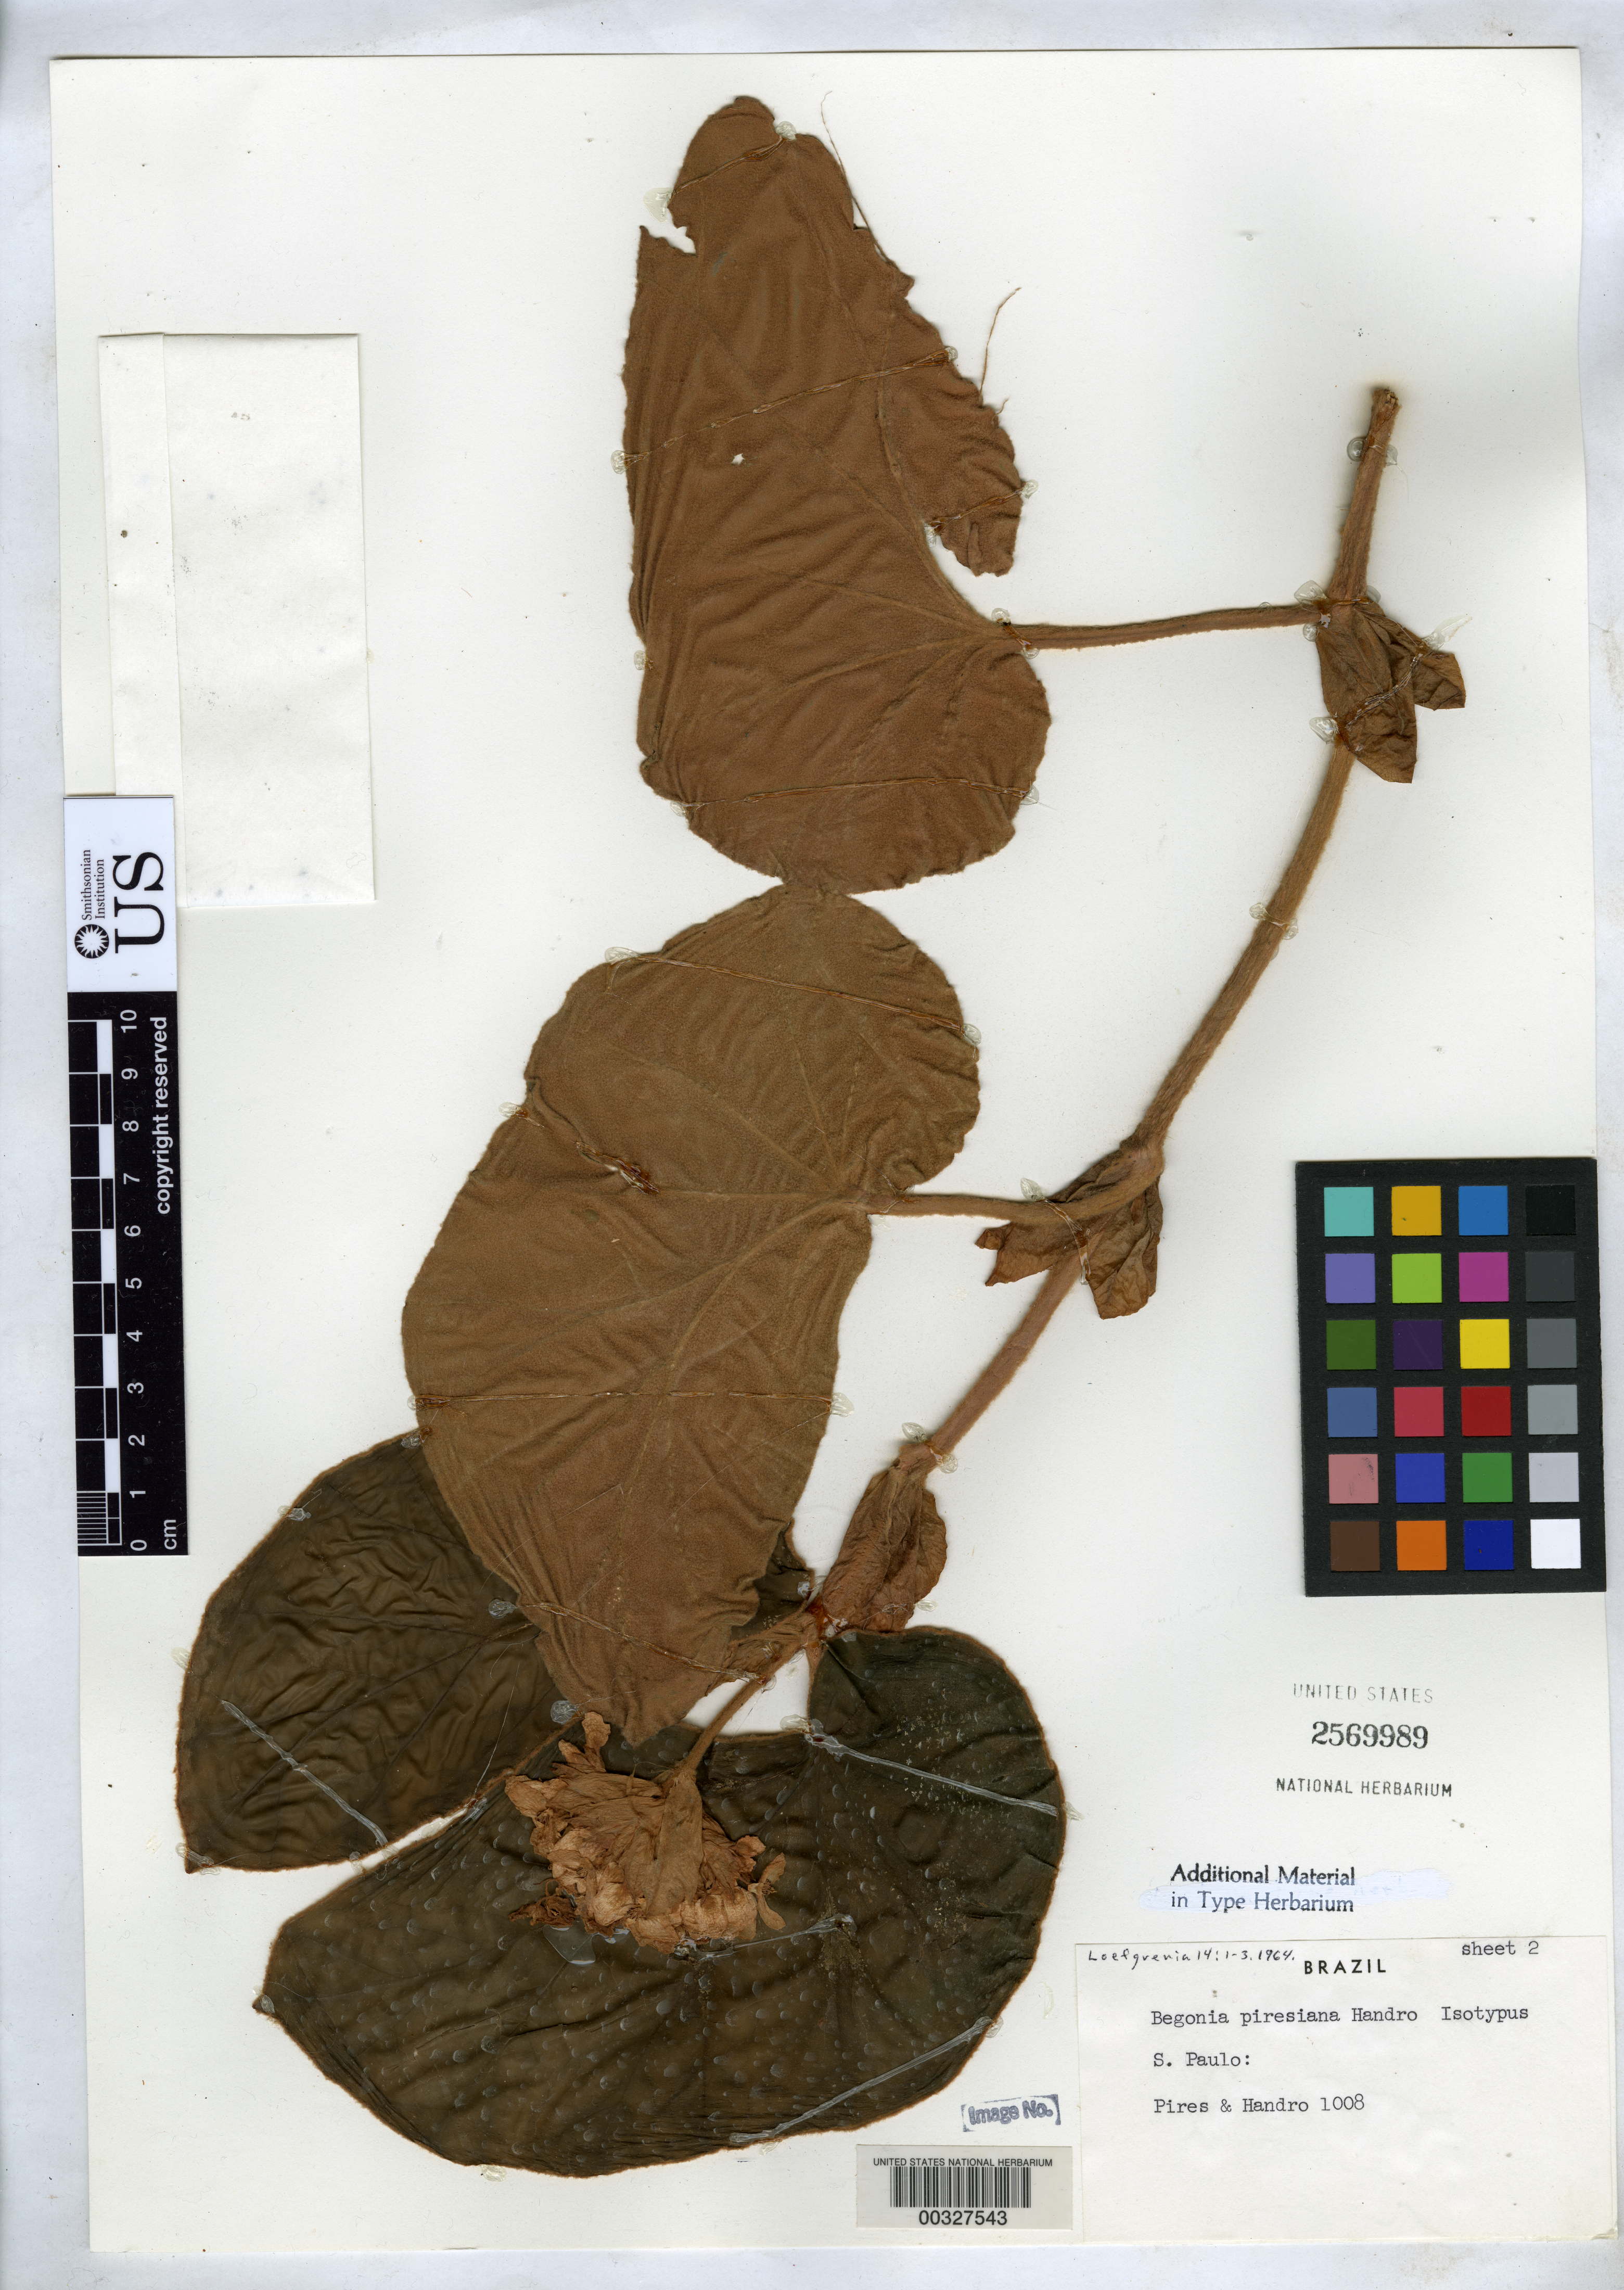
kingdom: Plantae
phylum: Tracheophyta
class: Magnoliopsida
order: Cucurbitales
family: Begoniaceae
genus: Begonia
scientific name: Begonia piresiana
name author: Handro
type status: Isotype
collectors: A. S. Pires & O. Handro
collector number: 1008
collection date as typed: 04 Feb 1962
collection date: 1962-02-04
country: Brazil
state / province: São Paulo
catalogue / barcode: US 2569989